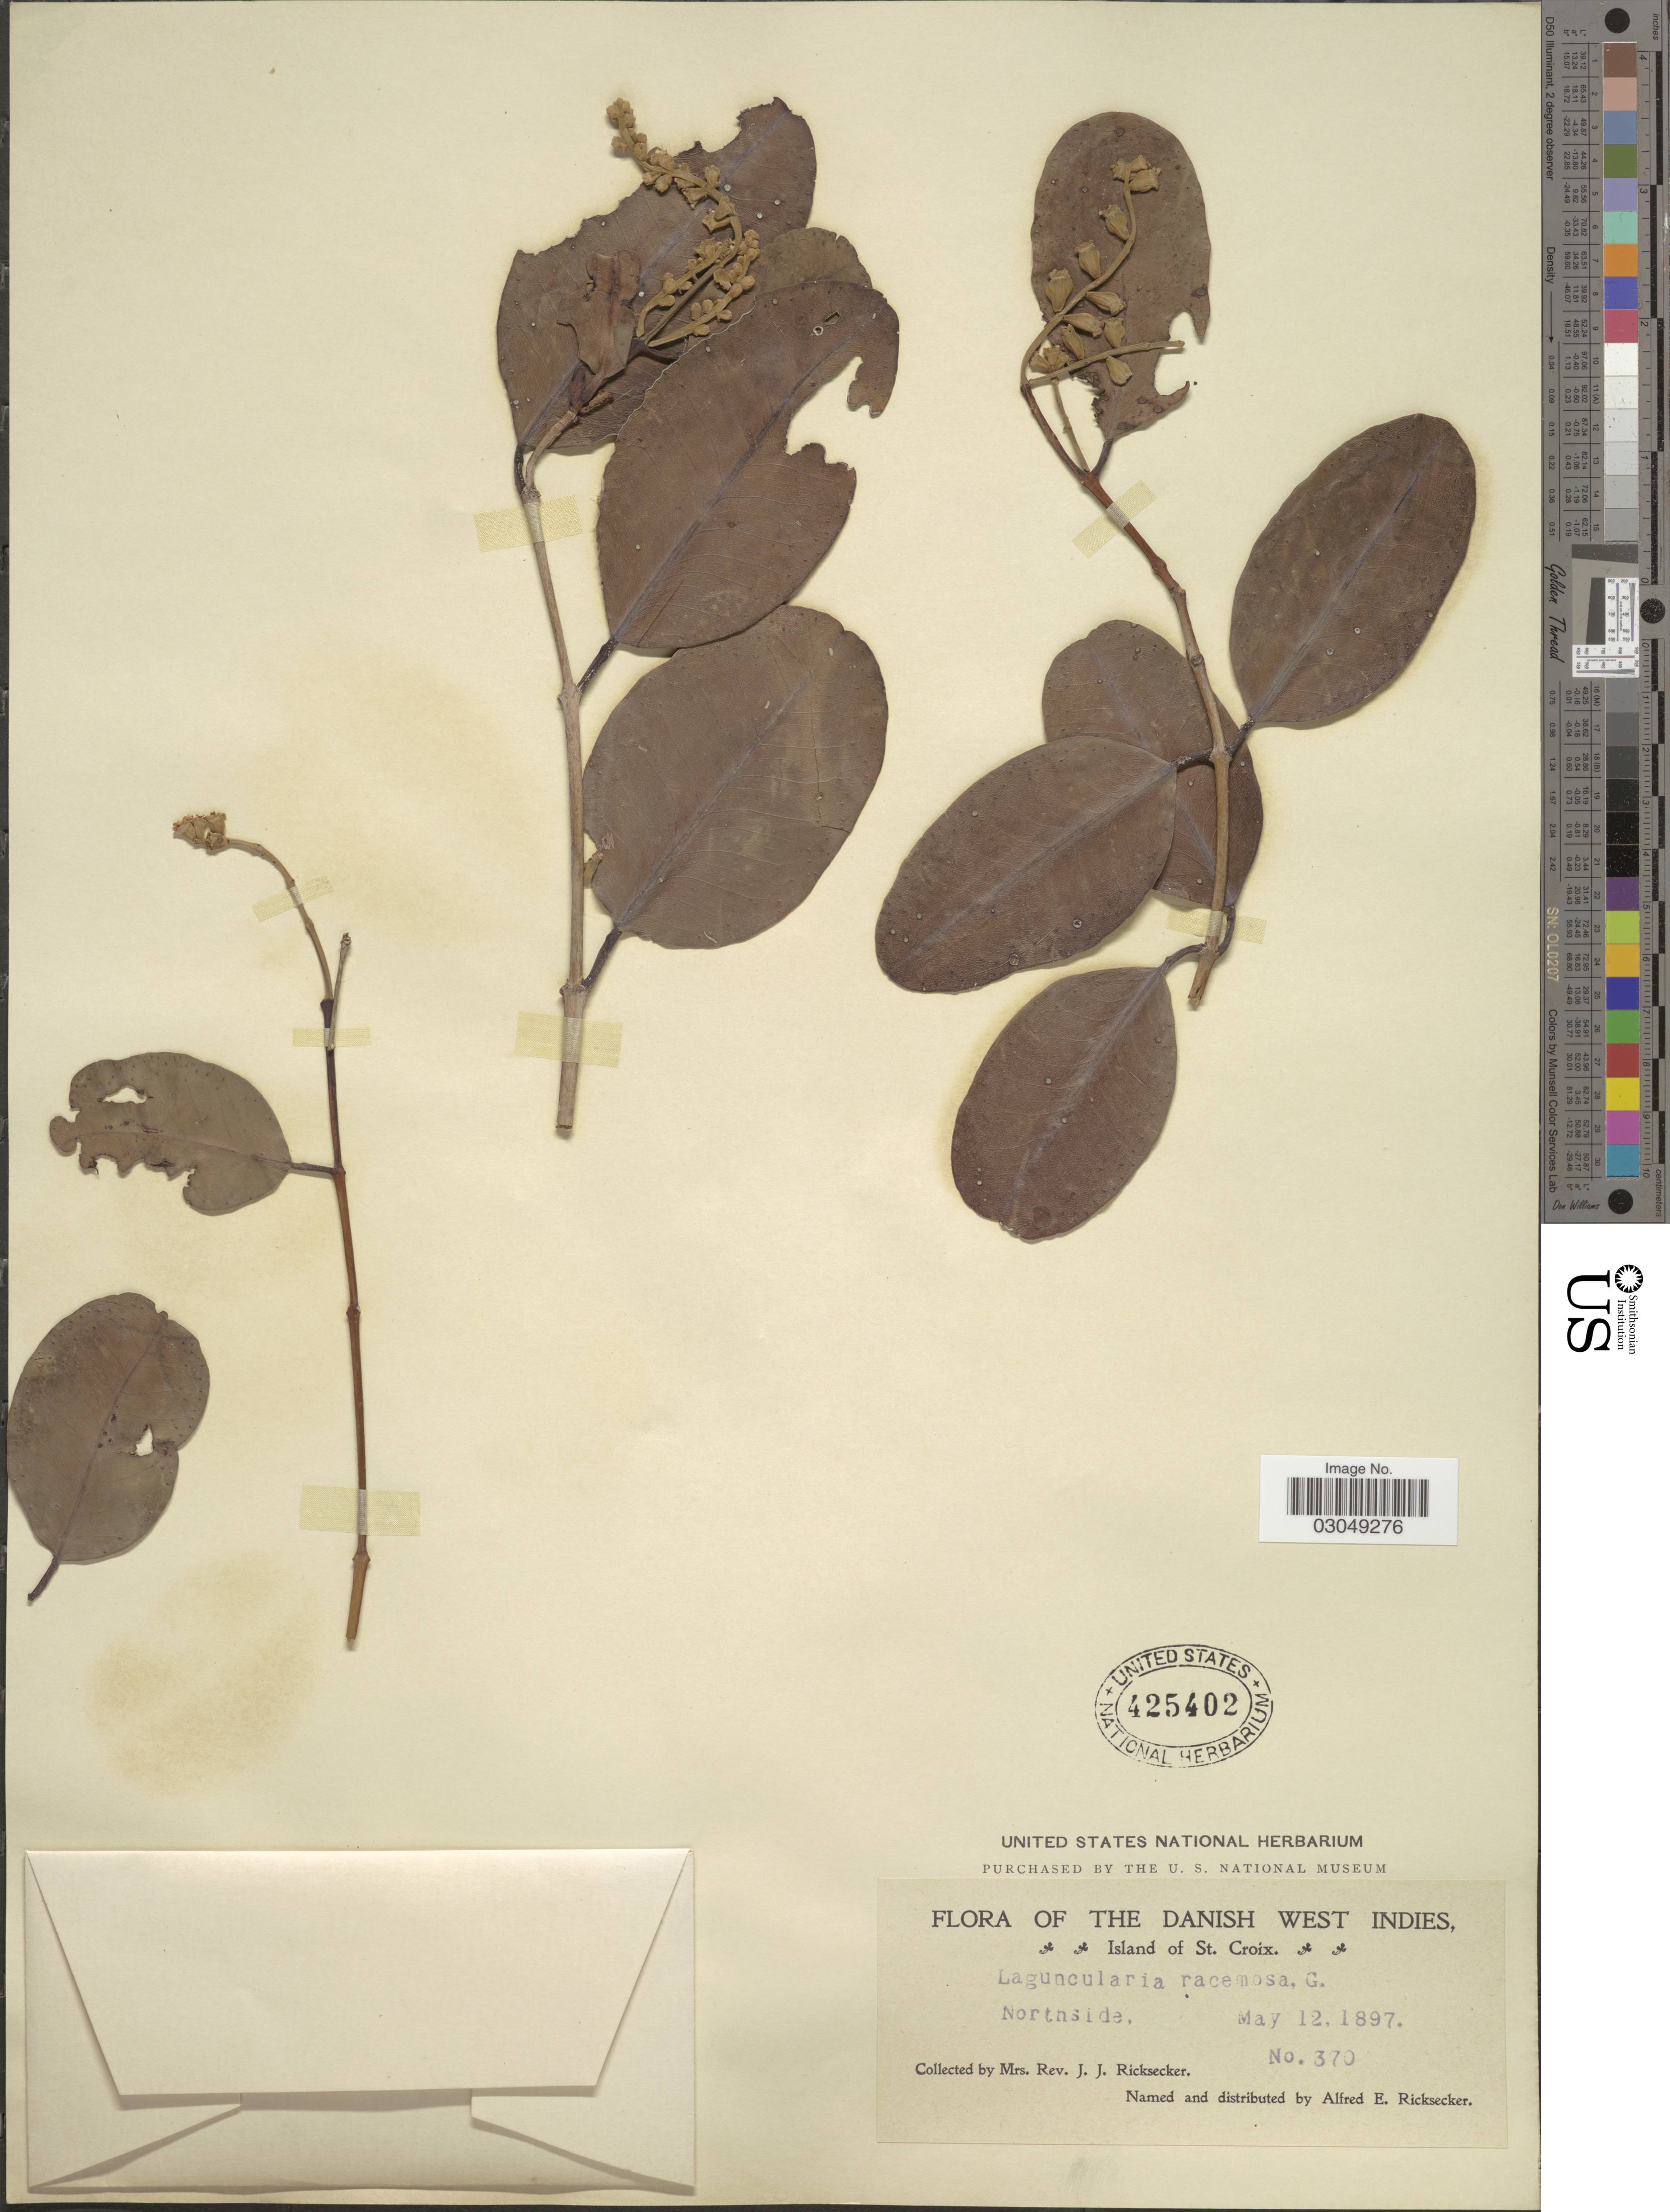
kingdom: Plantae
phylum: Tracheophyta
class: Magnoliopsida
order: Myrtales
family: Combretaceae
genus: Laguncularia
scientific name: Laguncularia racemosa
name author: (L.) C.F. Gaertn.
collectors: Mrs. J. J. Ricksecker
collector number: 370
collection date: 1897-05-12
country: U.S. Virgin Islands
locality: The Danish West Indies. Island of St. Croix. Northside.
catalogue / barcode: US 425402